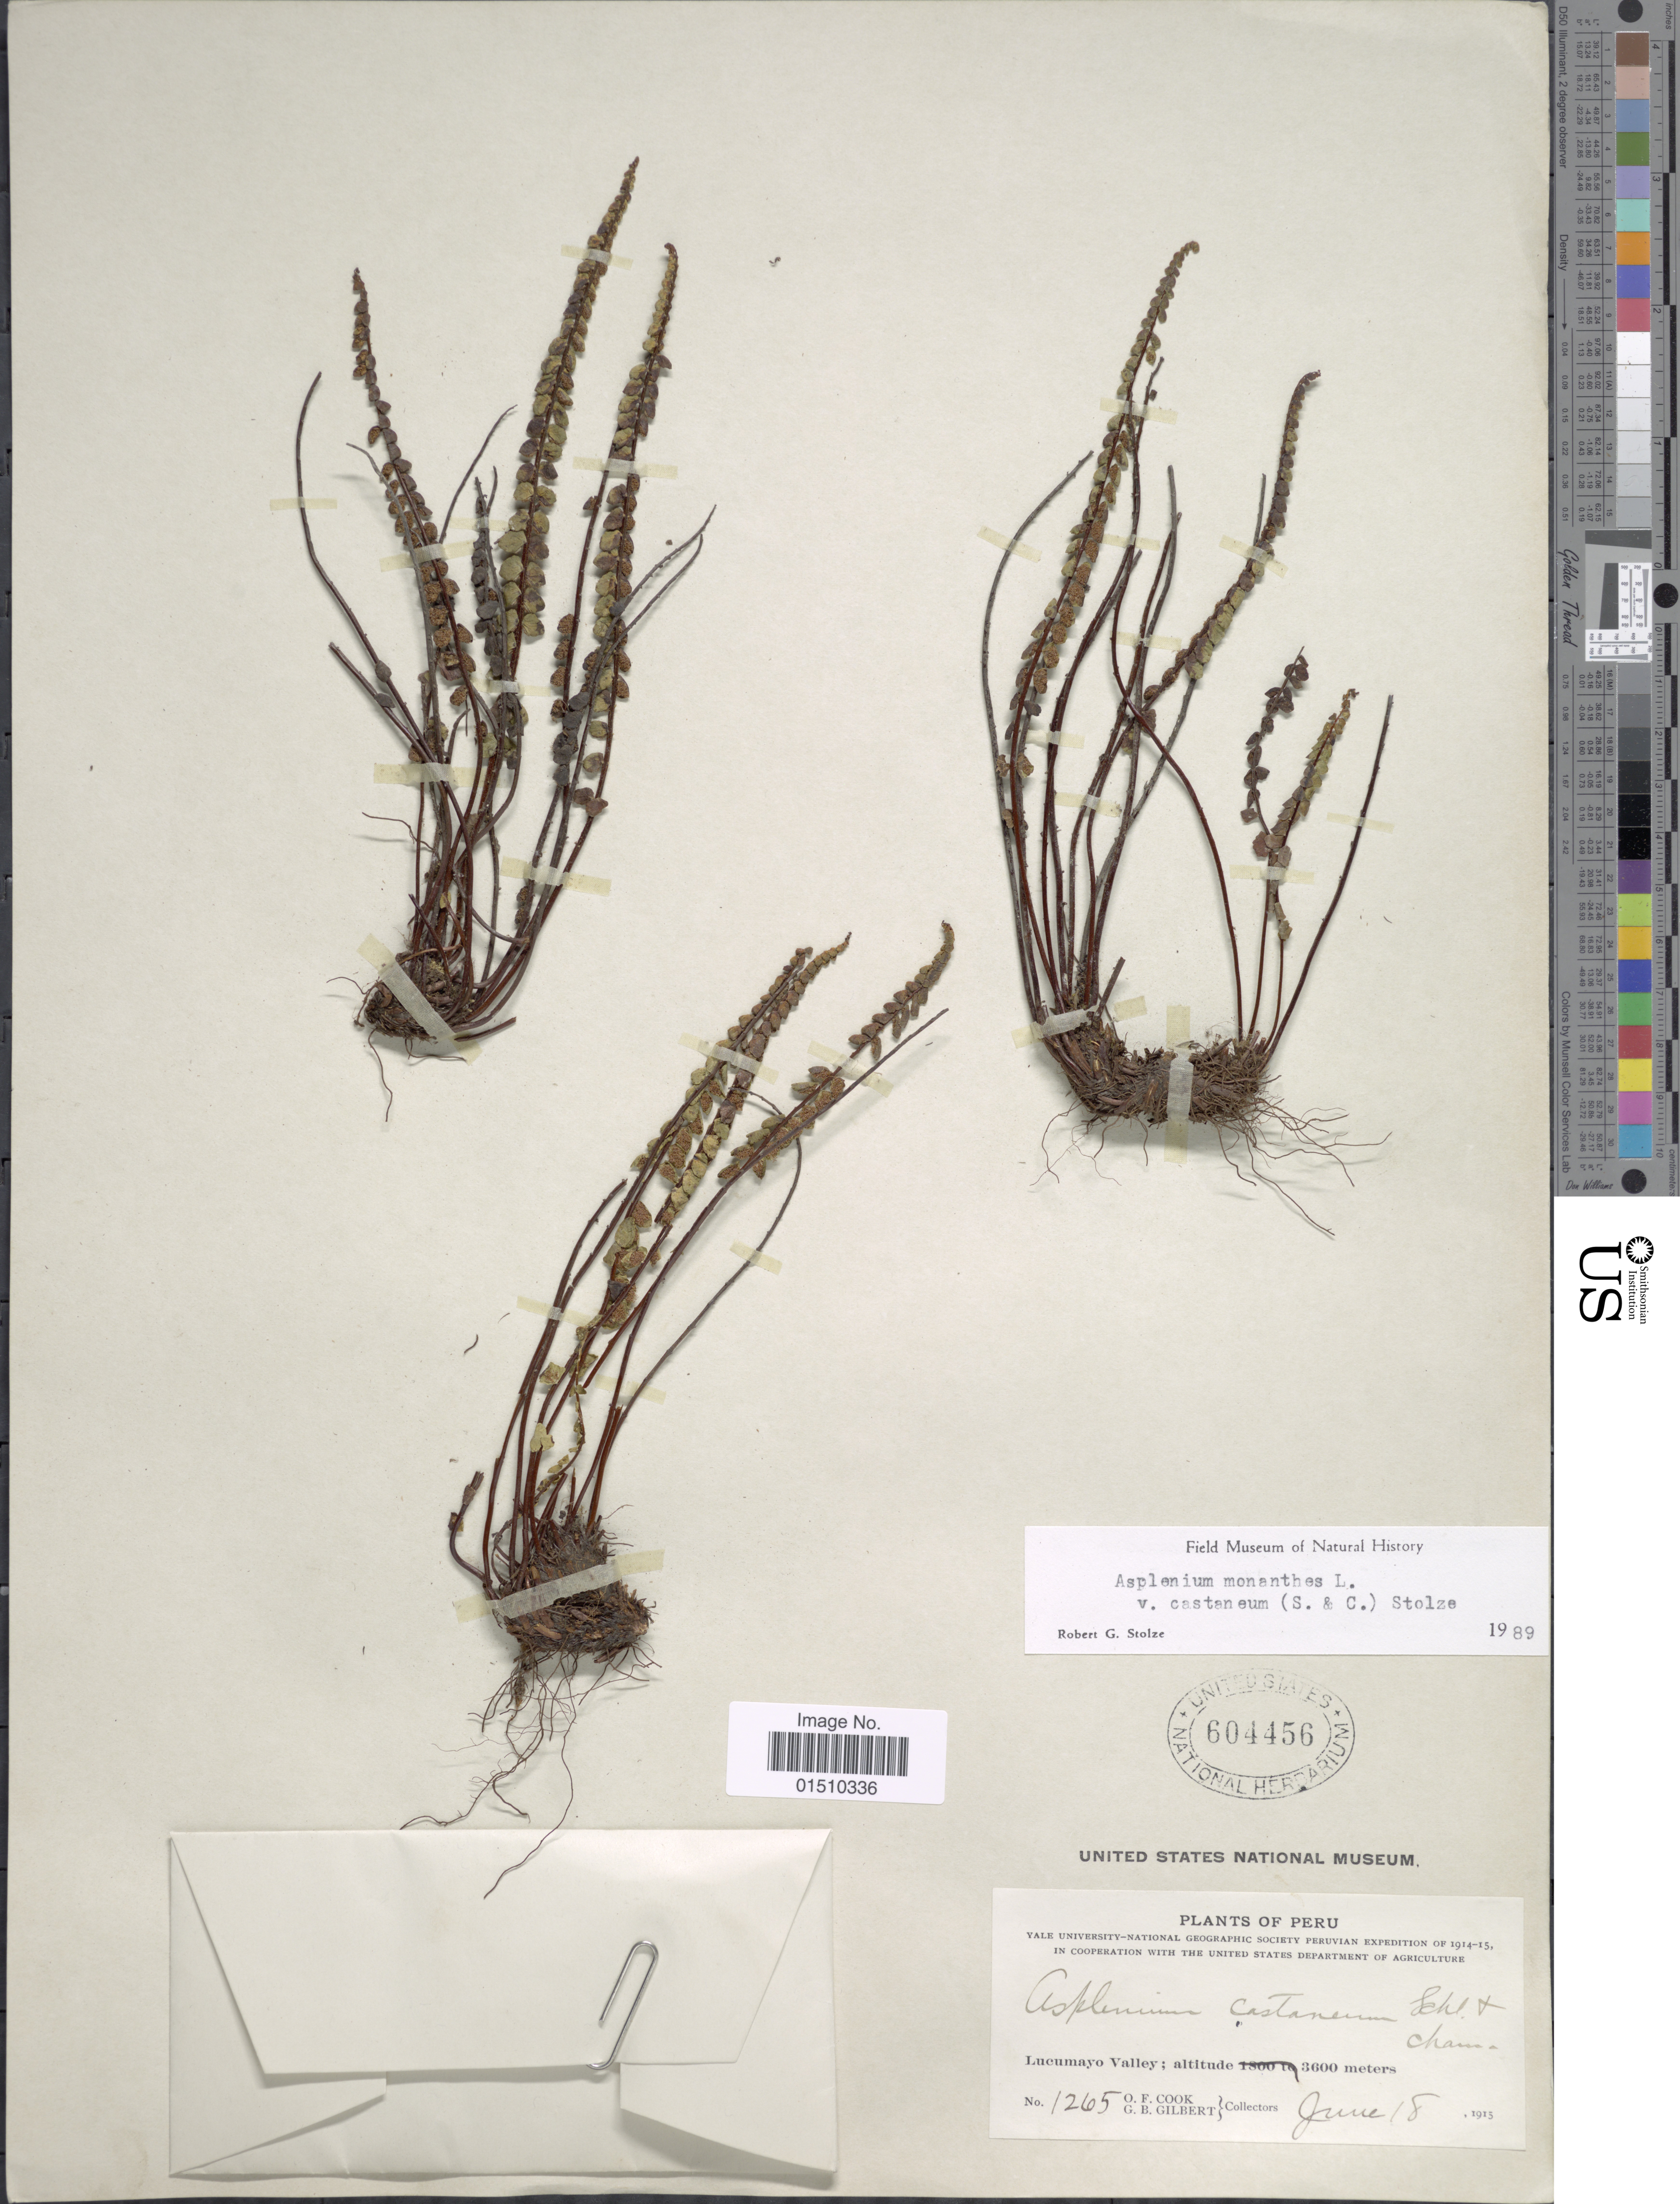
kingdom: Plantae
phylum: Tracheophyta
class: Polypodiopsida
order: Polypodiales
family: Aspleniaceae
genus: Asplenium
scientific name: Asplenium castaneum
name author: Schltdl. & Cham.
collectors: O. F. Cook & G. B. Gilbert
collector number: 1265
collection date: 1915-06-18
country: Peru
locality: Peru, Lucumayo Valley.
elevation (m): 3600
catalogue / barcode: US 604456